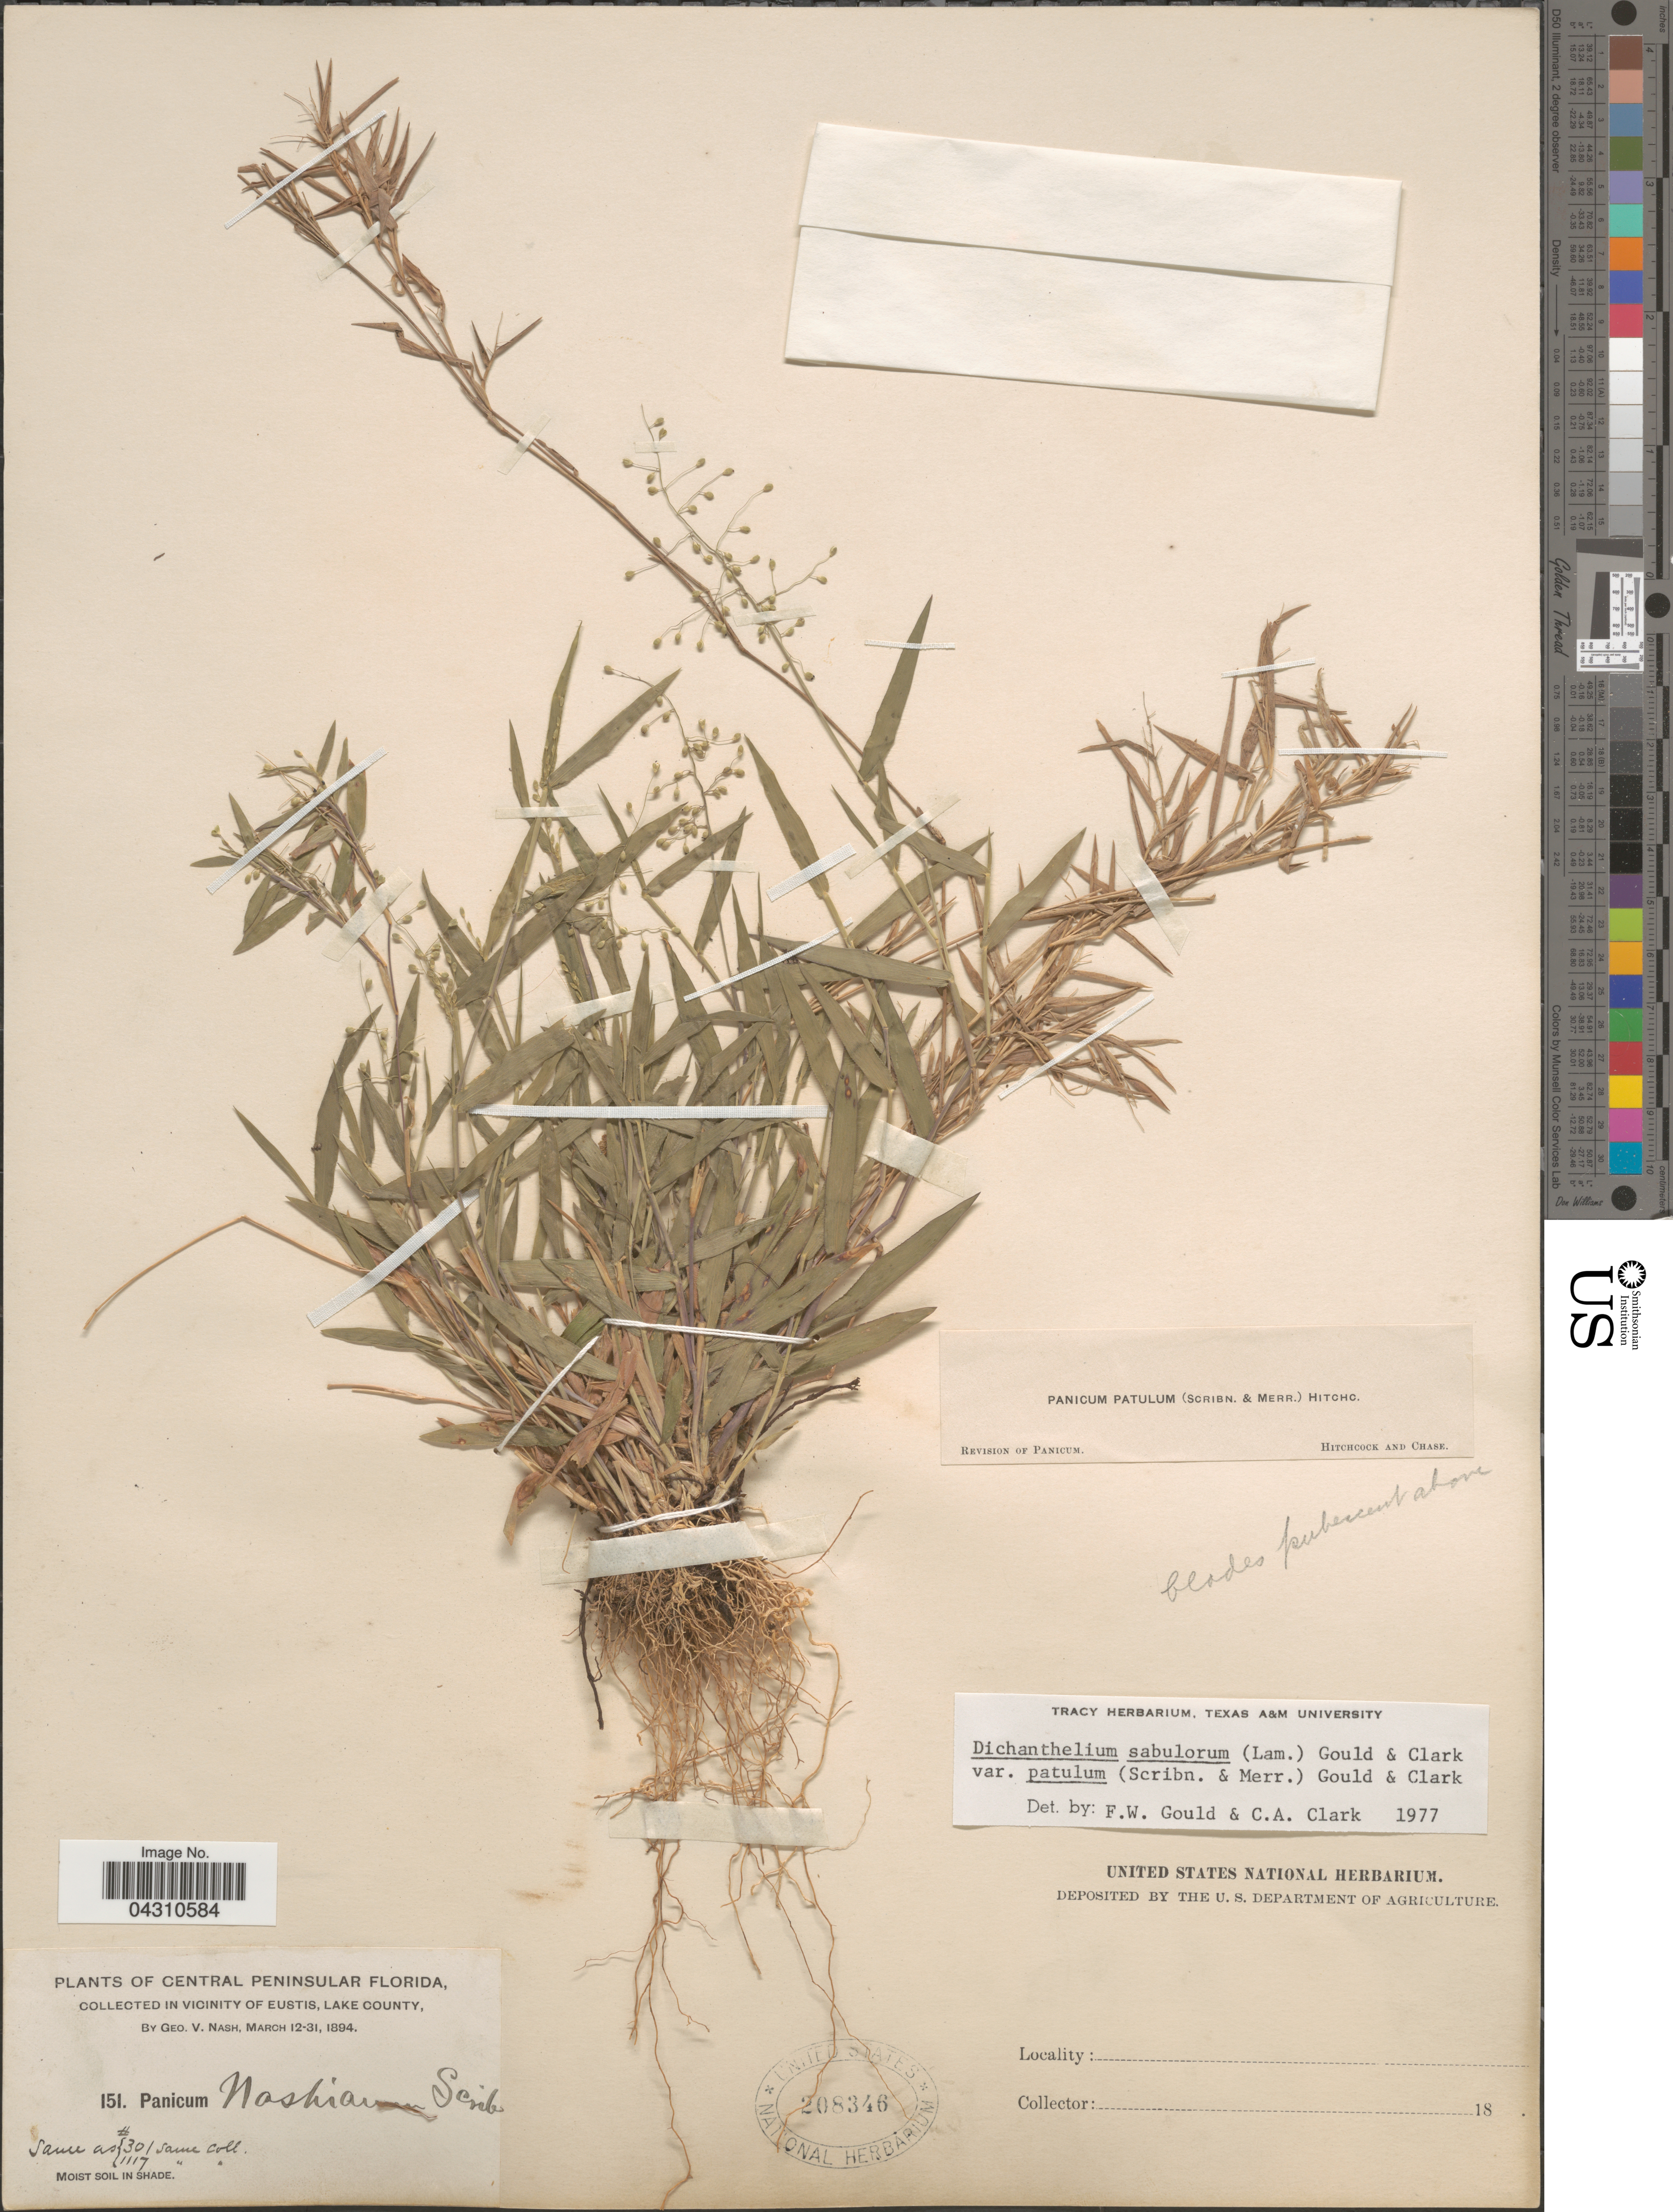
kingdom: Plantae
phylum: Tracheophyta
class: Liliopsida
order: Poales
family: Poaceae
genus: Dichanthelium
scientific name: Dichanthelium portoricense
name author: (Desv. ex Ham.) B.F. Hansen & Wunderlin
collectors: G. V. Nash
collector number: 151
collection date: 1894-03-12/1894-03-31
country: United States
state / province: Florida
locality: Central Peninsular Florida. In Vicinity of Eustis, Lake County.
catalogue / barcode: US 208346